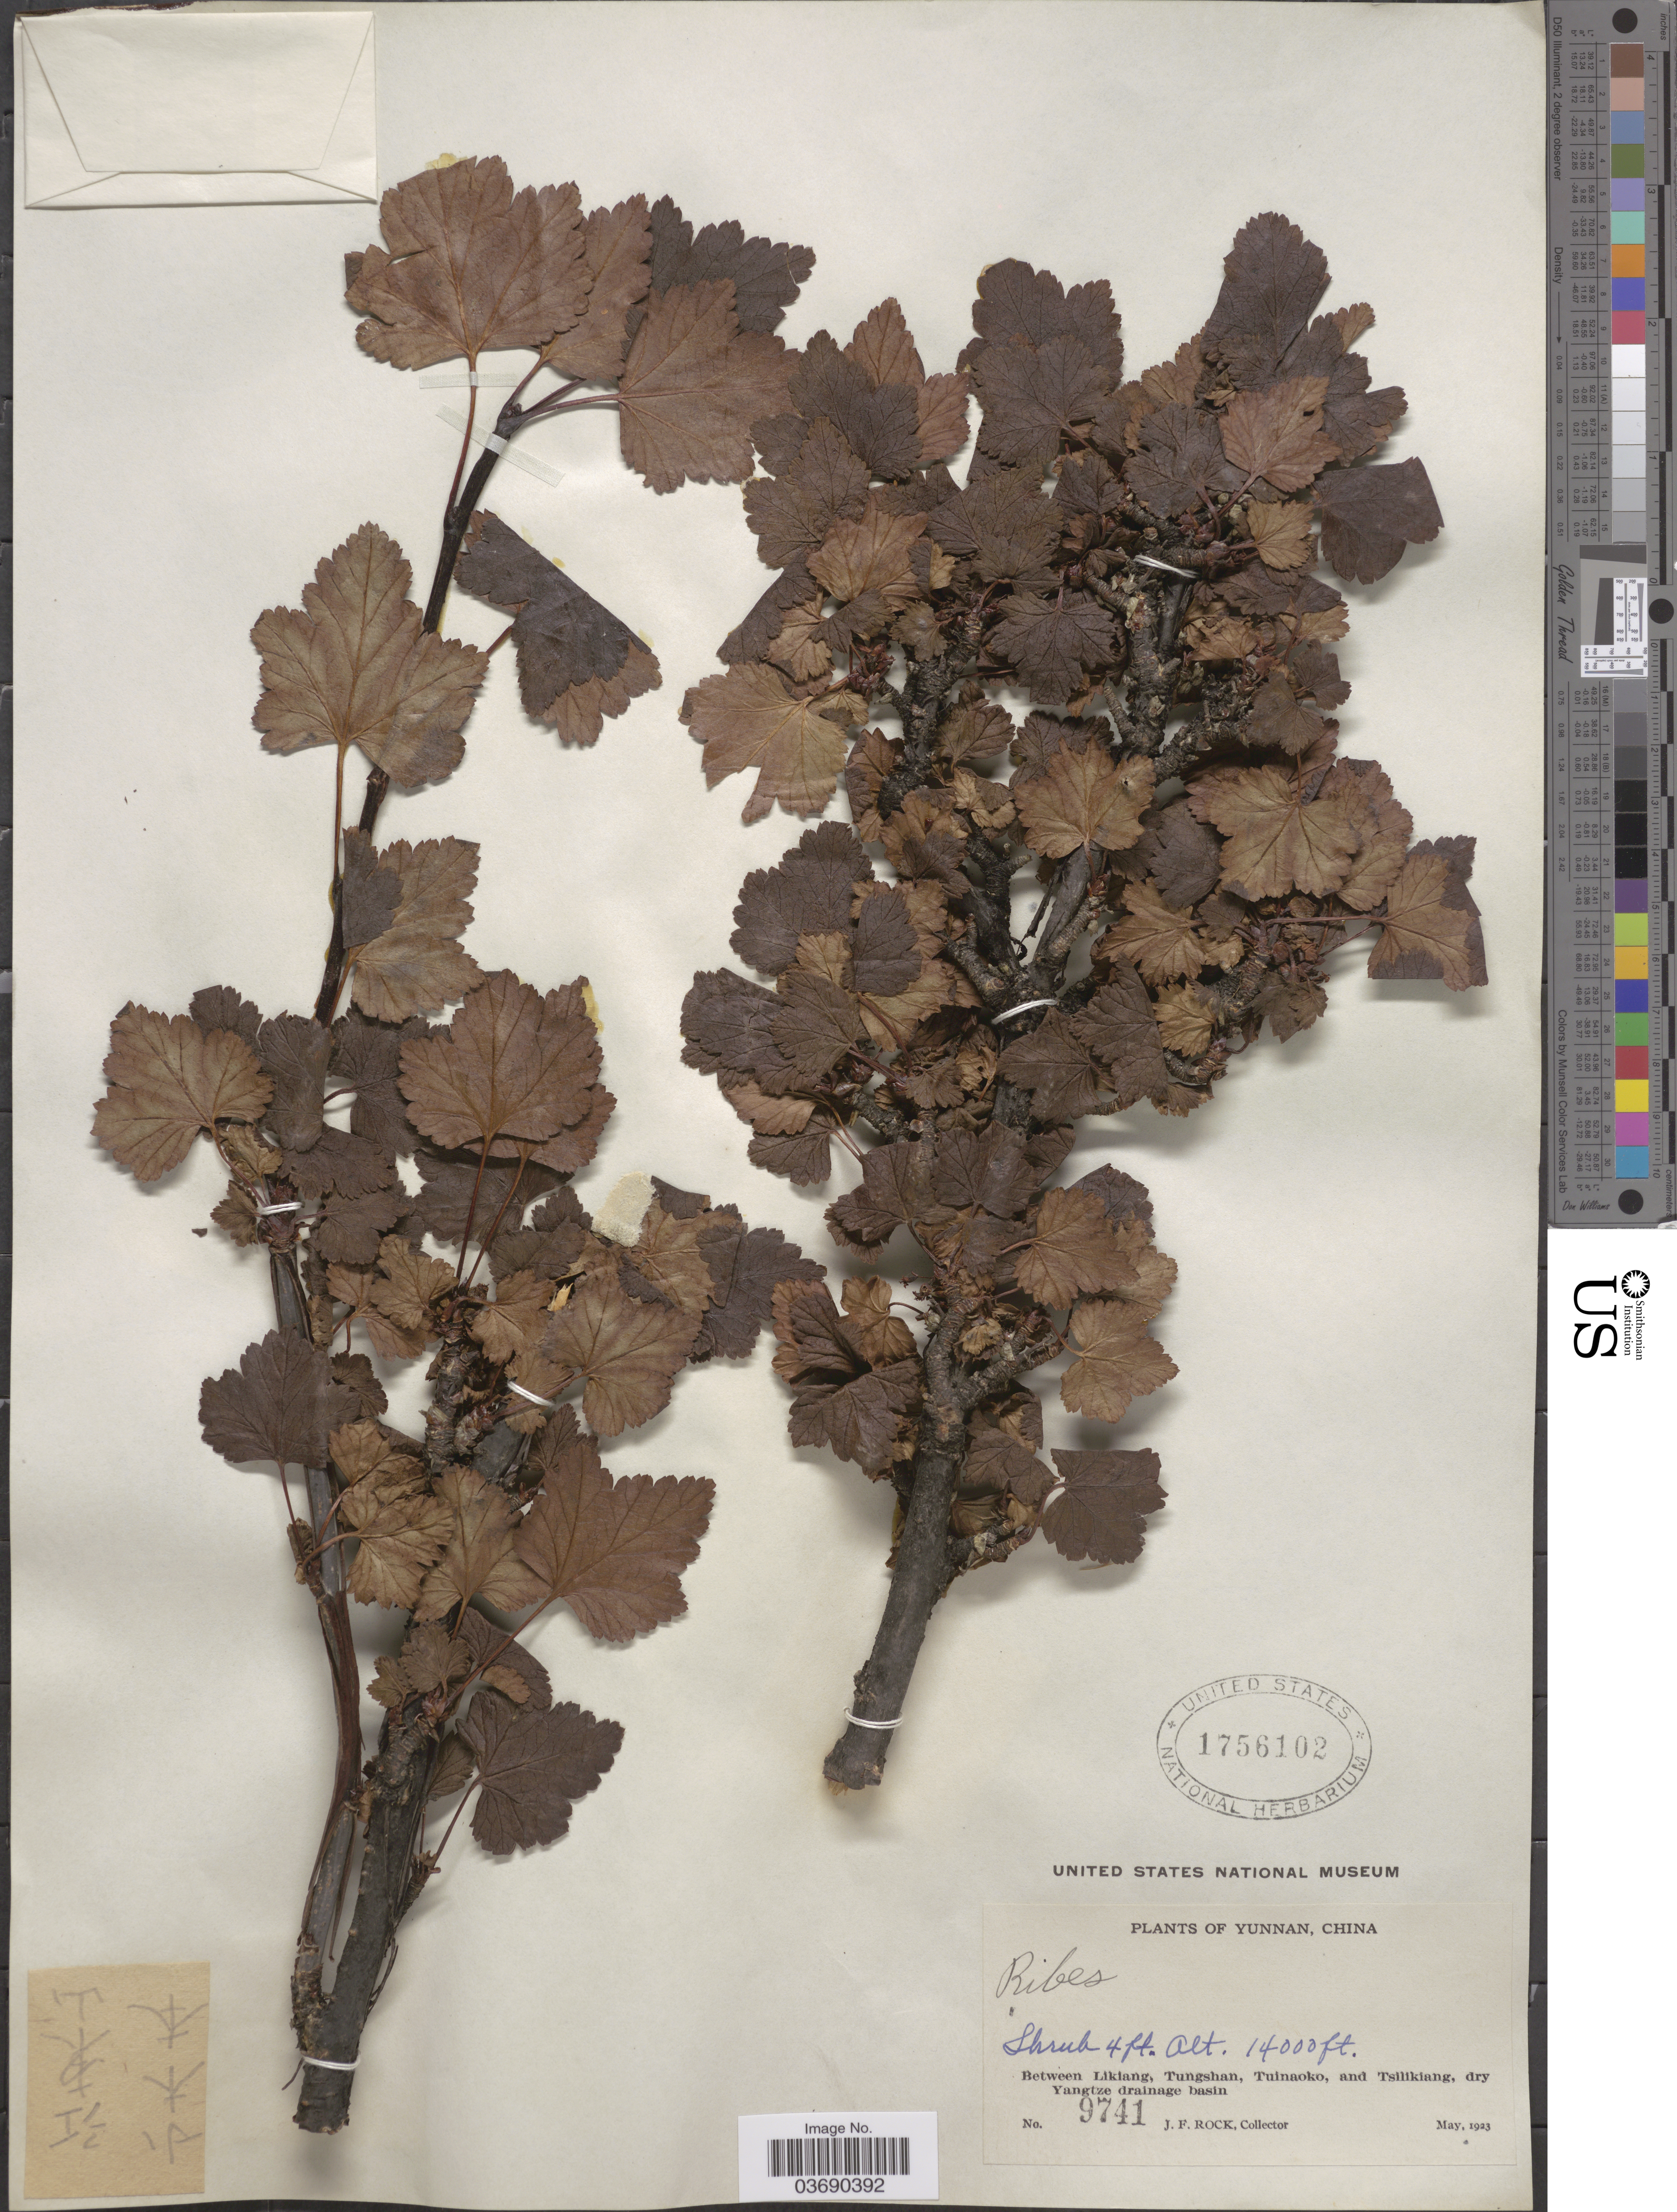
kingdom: Plantae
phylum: Tracheophyta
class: Magnoliopsida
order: Saxifragales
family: Grossulariaceae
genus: Ribes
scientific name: Ribes sp.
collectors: J. Rock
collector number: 9741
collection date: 1923-05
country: China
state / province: Yunnan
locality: Between Likiang, Tungshan, Tuinaoko, and Tsilikiang, dry Yangtze drainage basin.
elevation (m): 4267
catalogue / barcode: US 1756102